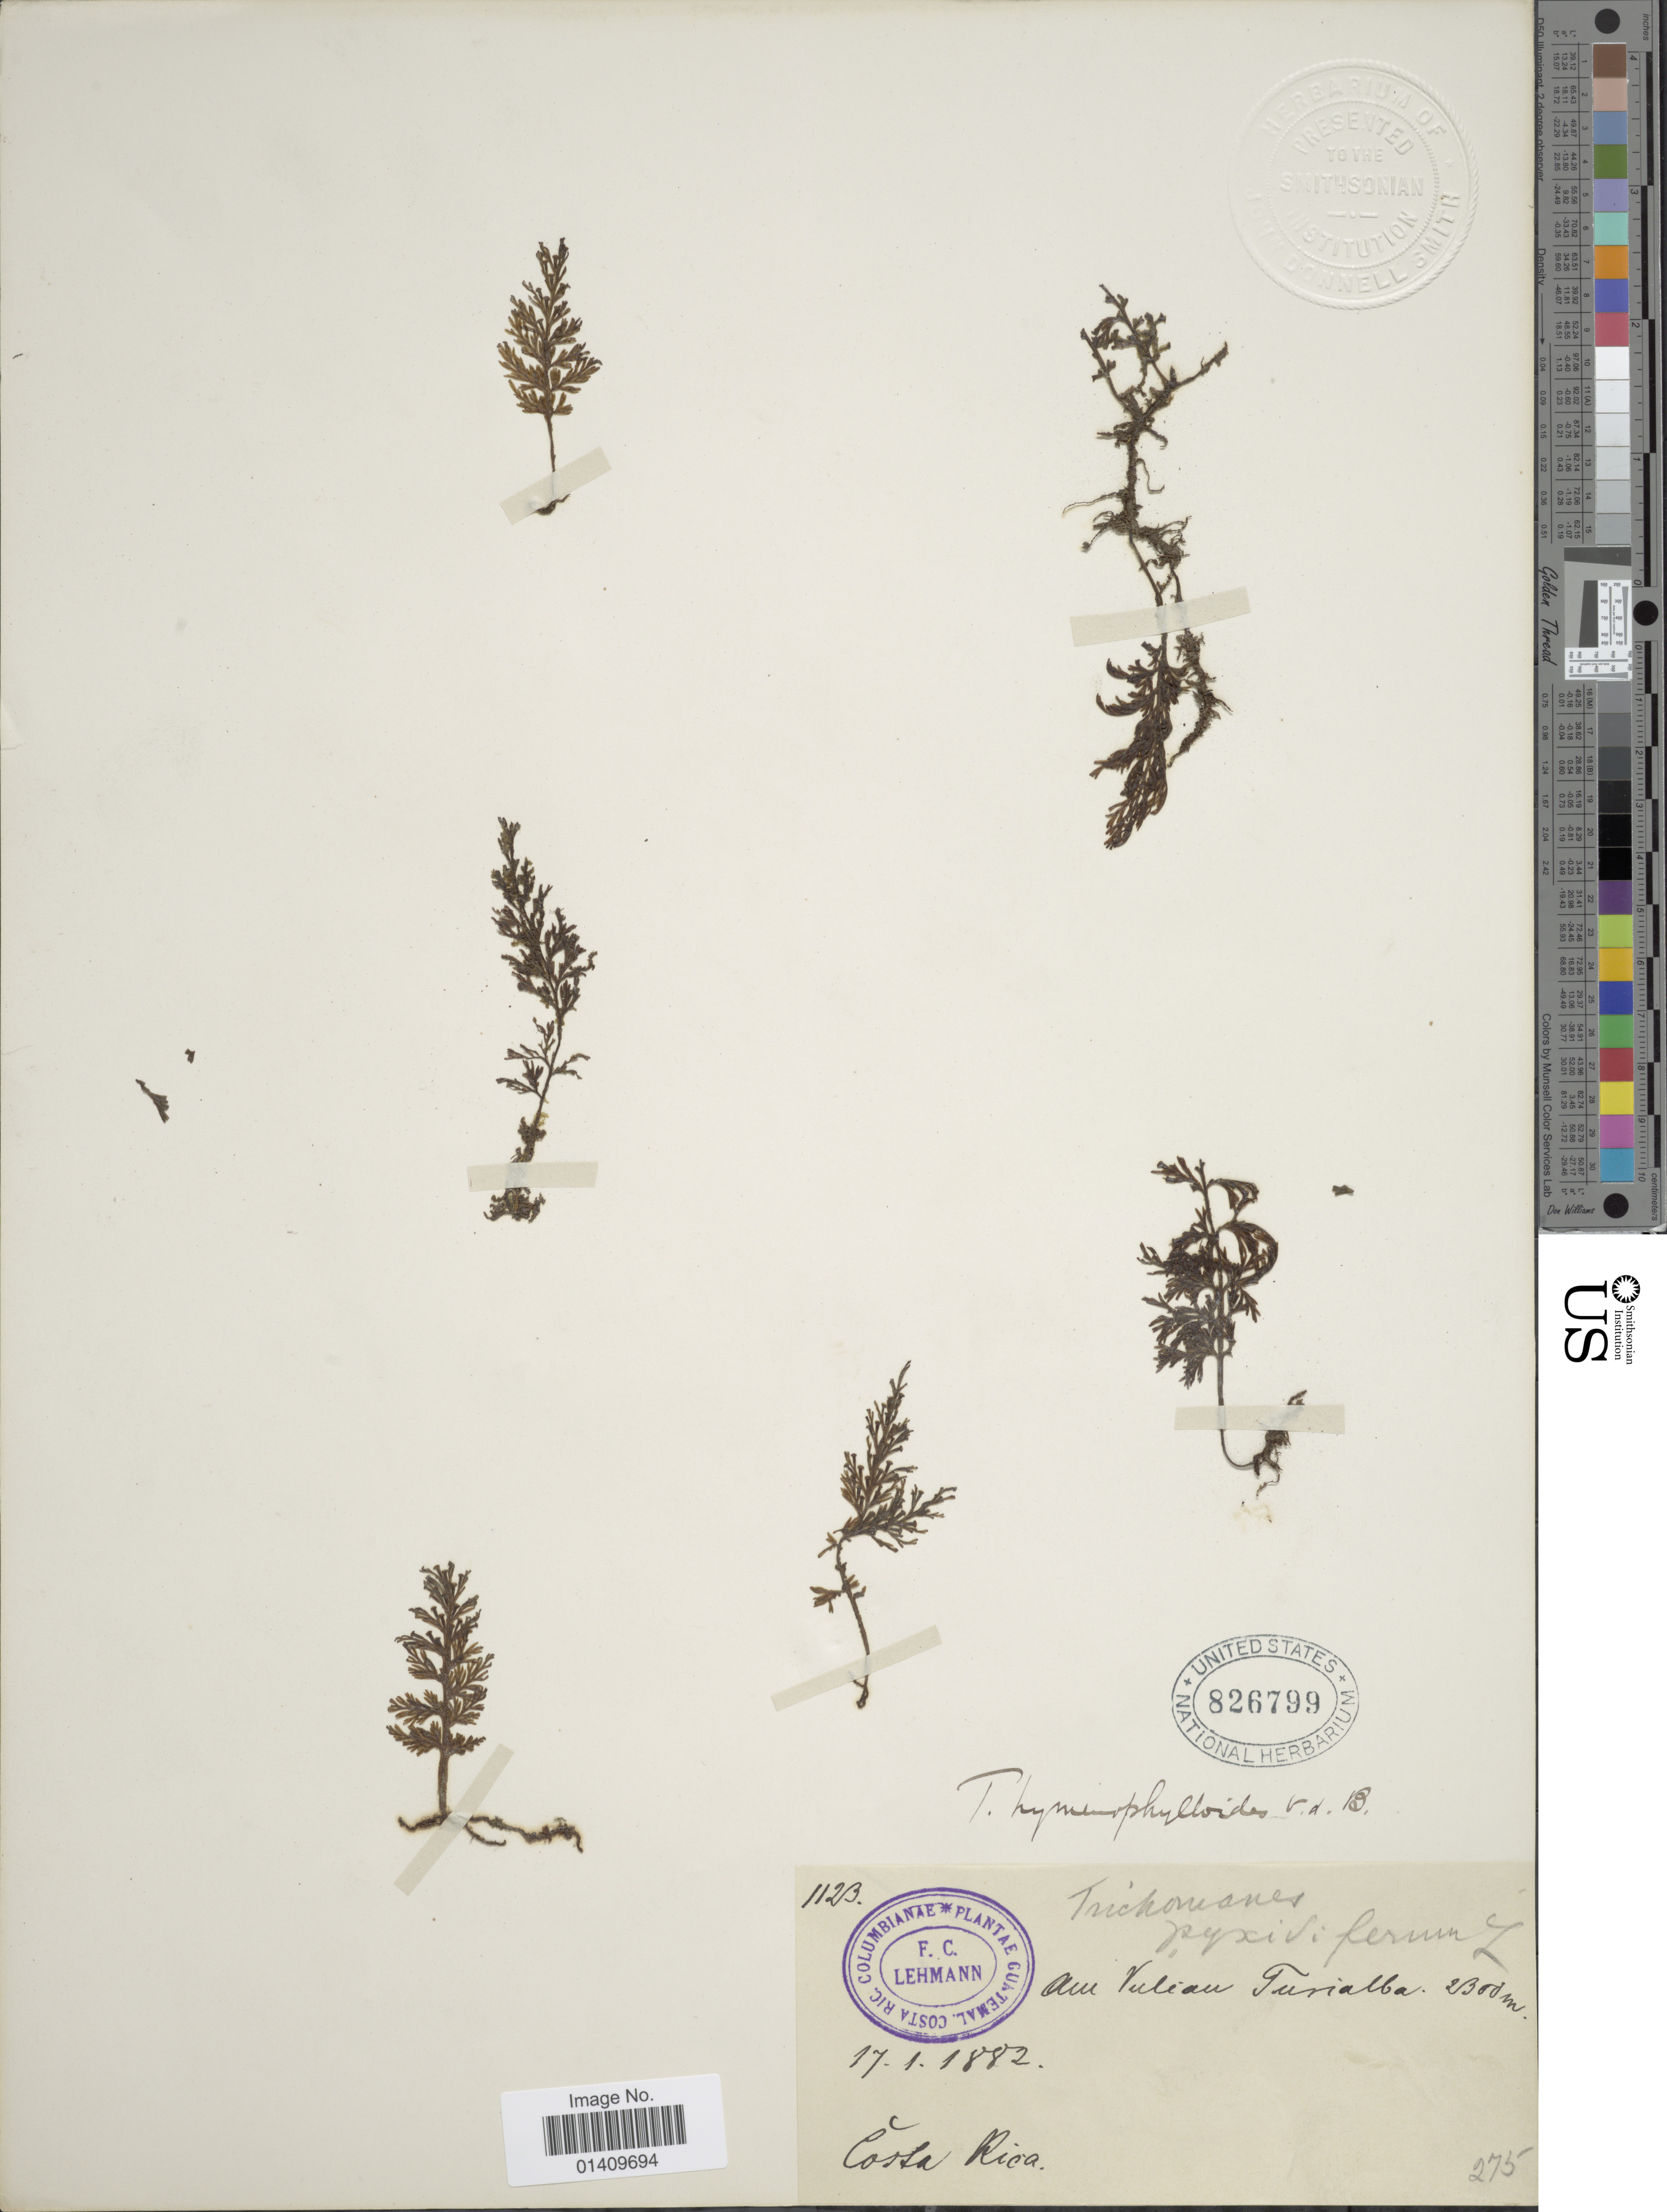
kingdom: Plantae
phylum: Tracheophyta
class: Polypodiopsida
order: Hymenophyllales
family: Hymenophyllaceae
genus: Polyphlebium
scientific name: Polyphlebium diaphanum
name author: (Kunth) Ebihara & Dubuisson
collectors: F. C. Lehmann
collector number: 1123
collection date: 1881-01-17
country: Costa Rica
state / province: Cartago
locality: Volcán Turrialba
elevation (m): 2300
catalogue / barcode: US 826799